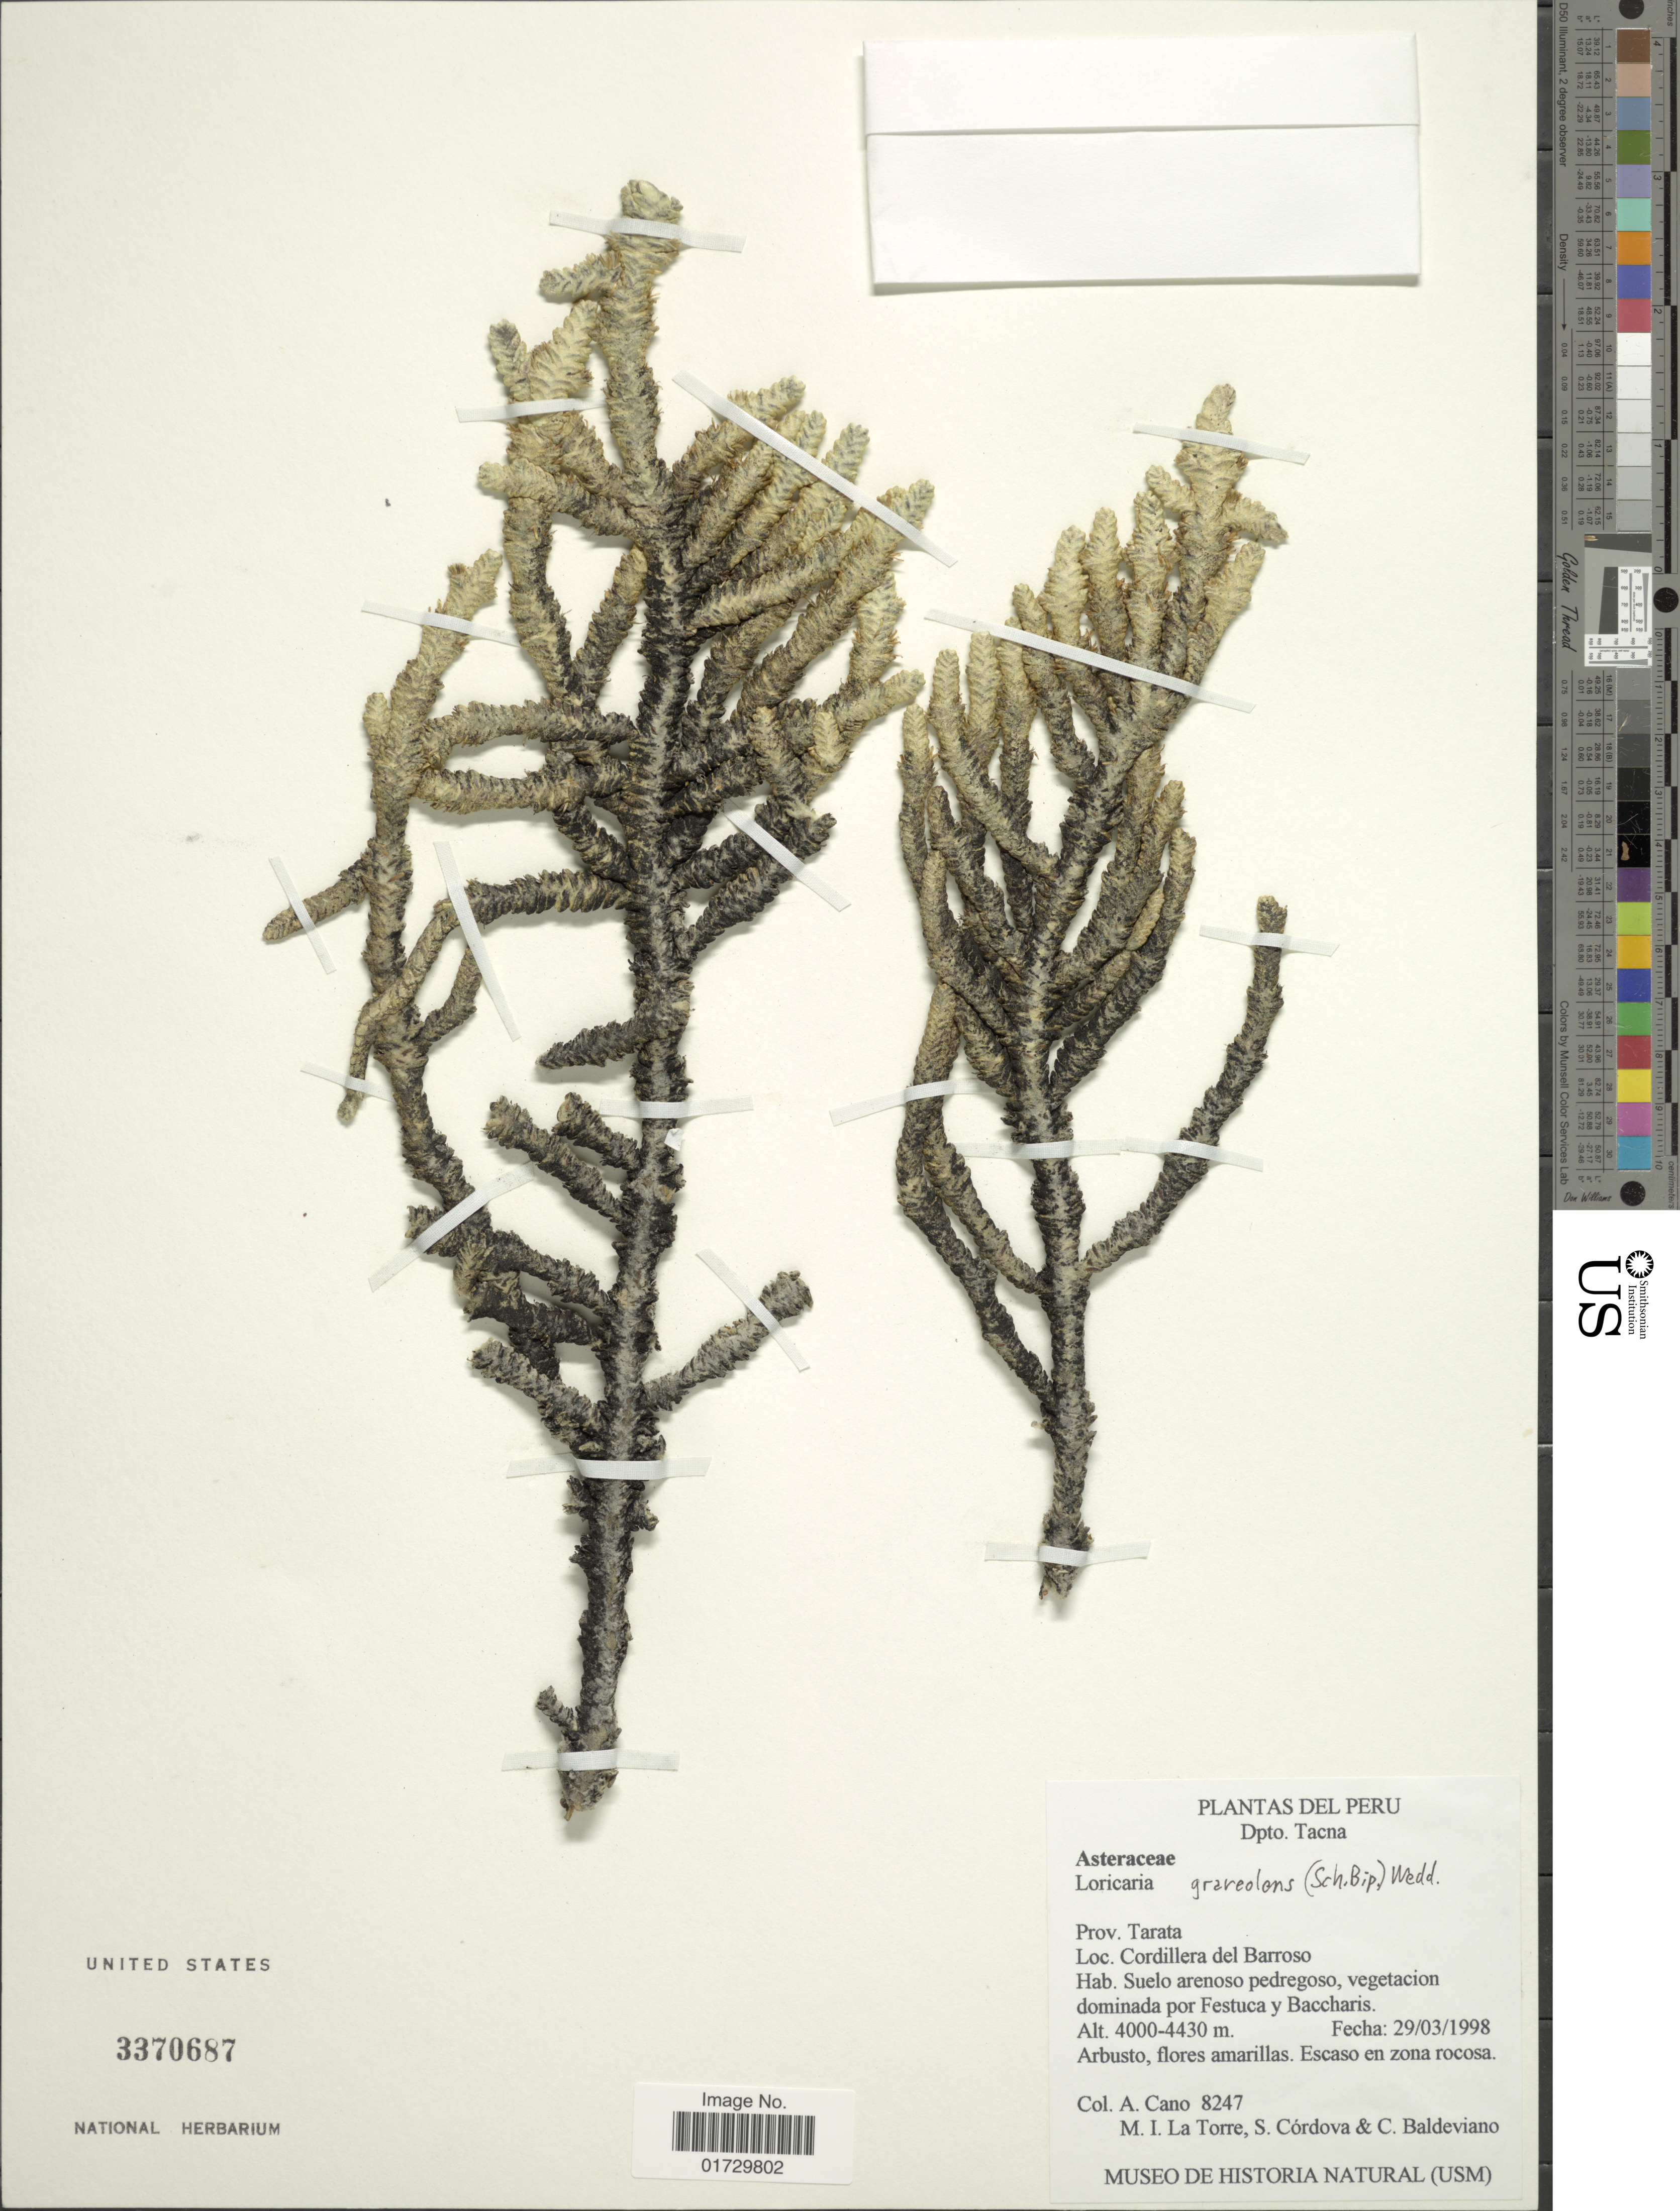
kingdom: Plantae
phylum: Tracheophyta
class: Magnoliopsida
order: Asterales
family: Asteraceae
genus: Loricaria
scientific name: Loricaria graveolens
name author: (Sch. Bip.) Wedd.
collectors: A. Cano, M. I. La Torre, S. Cordova & C. Baldeviano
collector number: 8247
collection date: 1998-03-29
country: Peru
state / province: Tacna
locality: Prov. Tarata, Loc. Coridllera del Barroso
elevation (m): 4000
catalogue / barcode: US 3370687